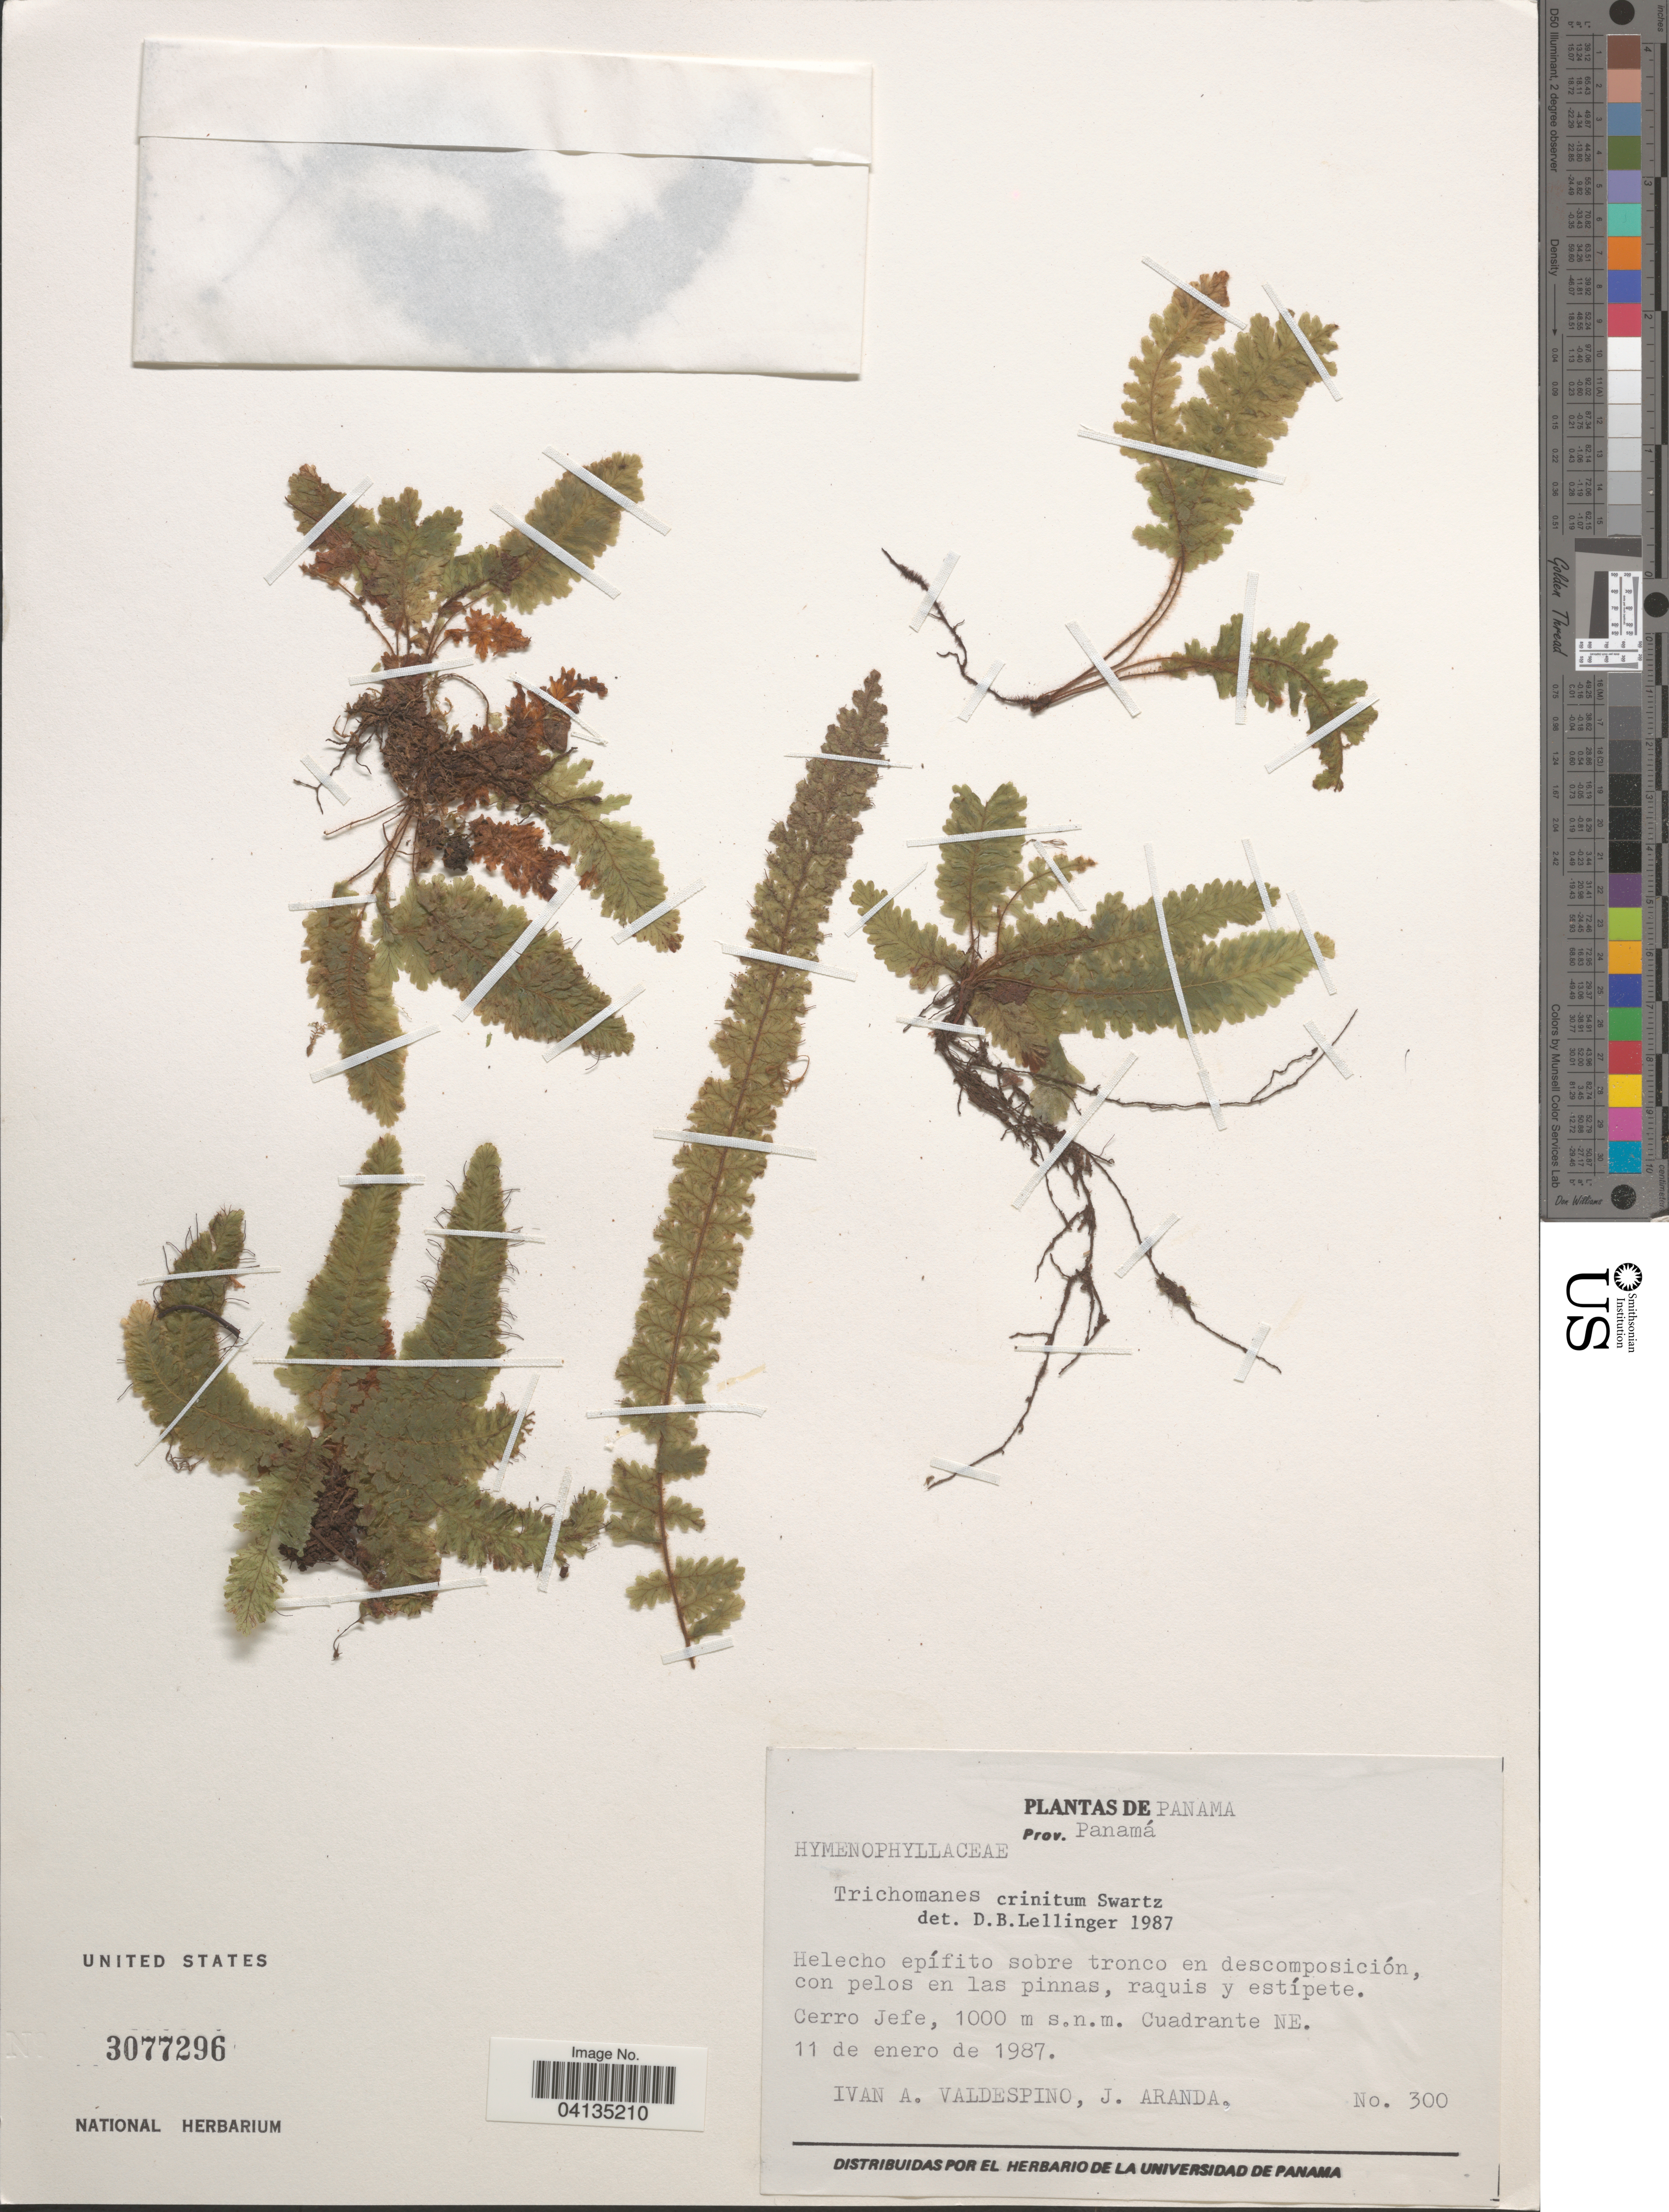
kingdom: Plantae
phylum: Tracheophyta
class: Polypodiopsida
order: Hymenophyllales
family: Hymenophyllaceae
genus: Trichomanes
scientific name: Trichomanes crinitum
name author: Sw.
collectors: I. A. Valdespino & J. Aranda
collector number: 300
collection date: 1987-01-11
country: Panama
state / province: Panamá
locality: Cerro Jefe.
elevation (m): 1000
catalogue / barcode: US 3077296